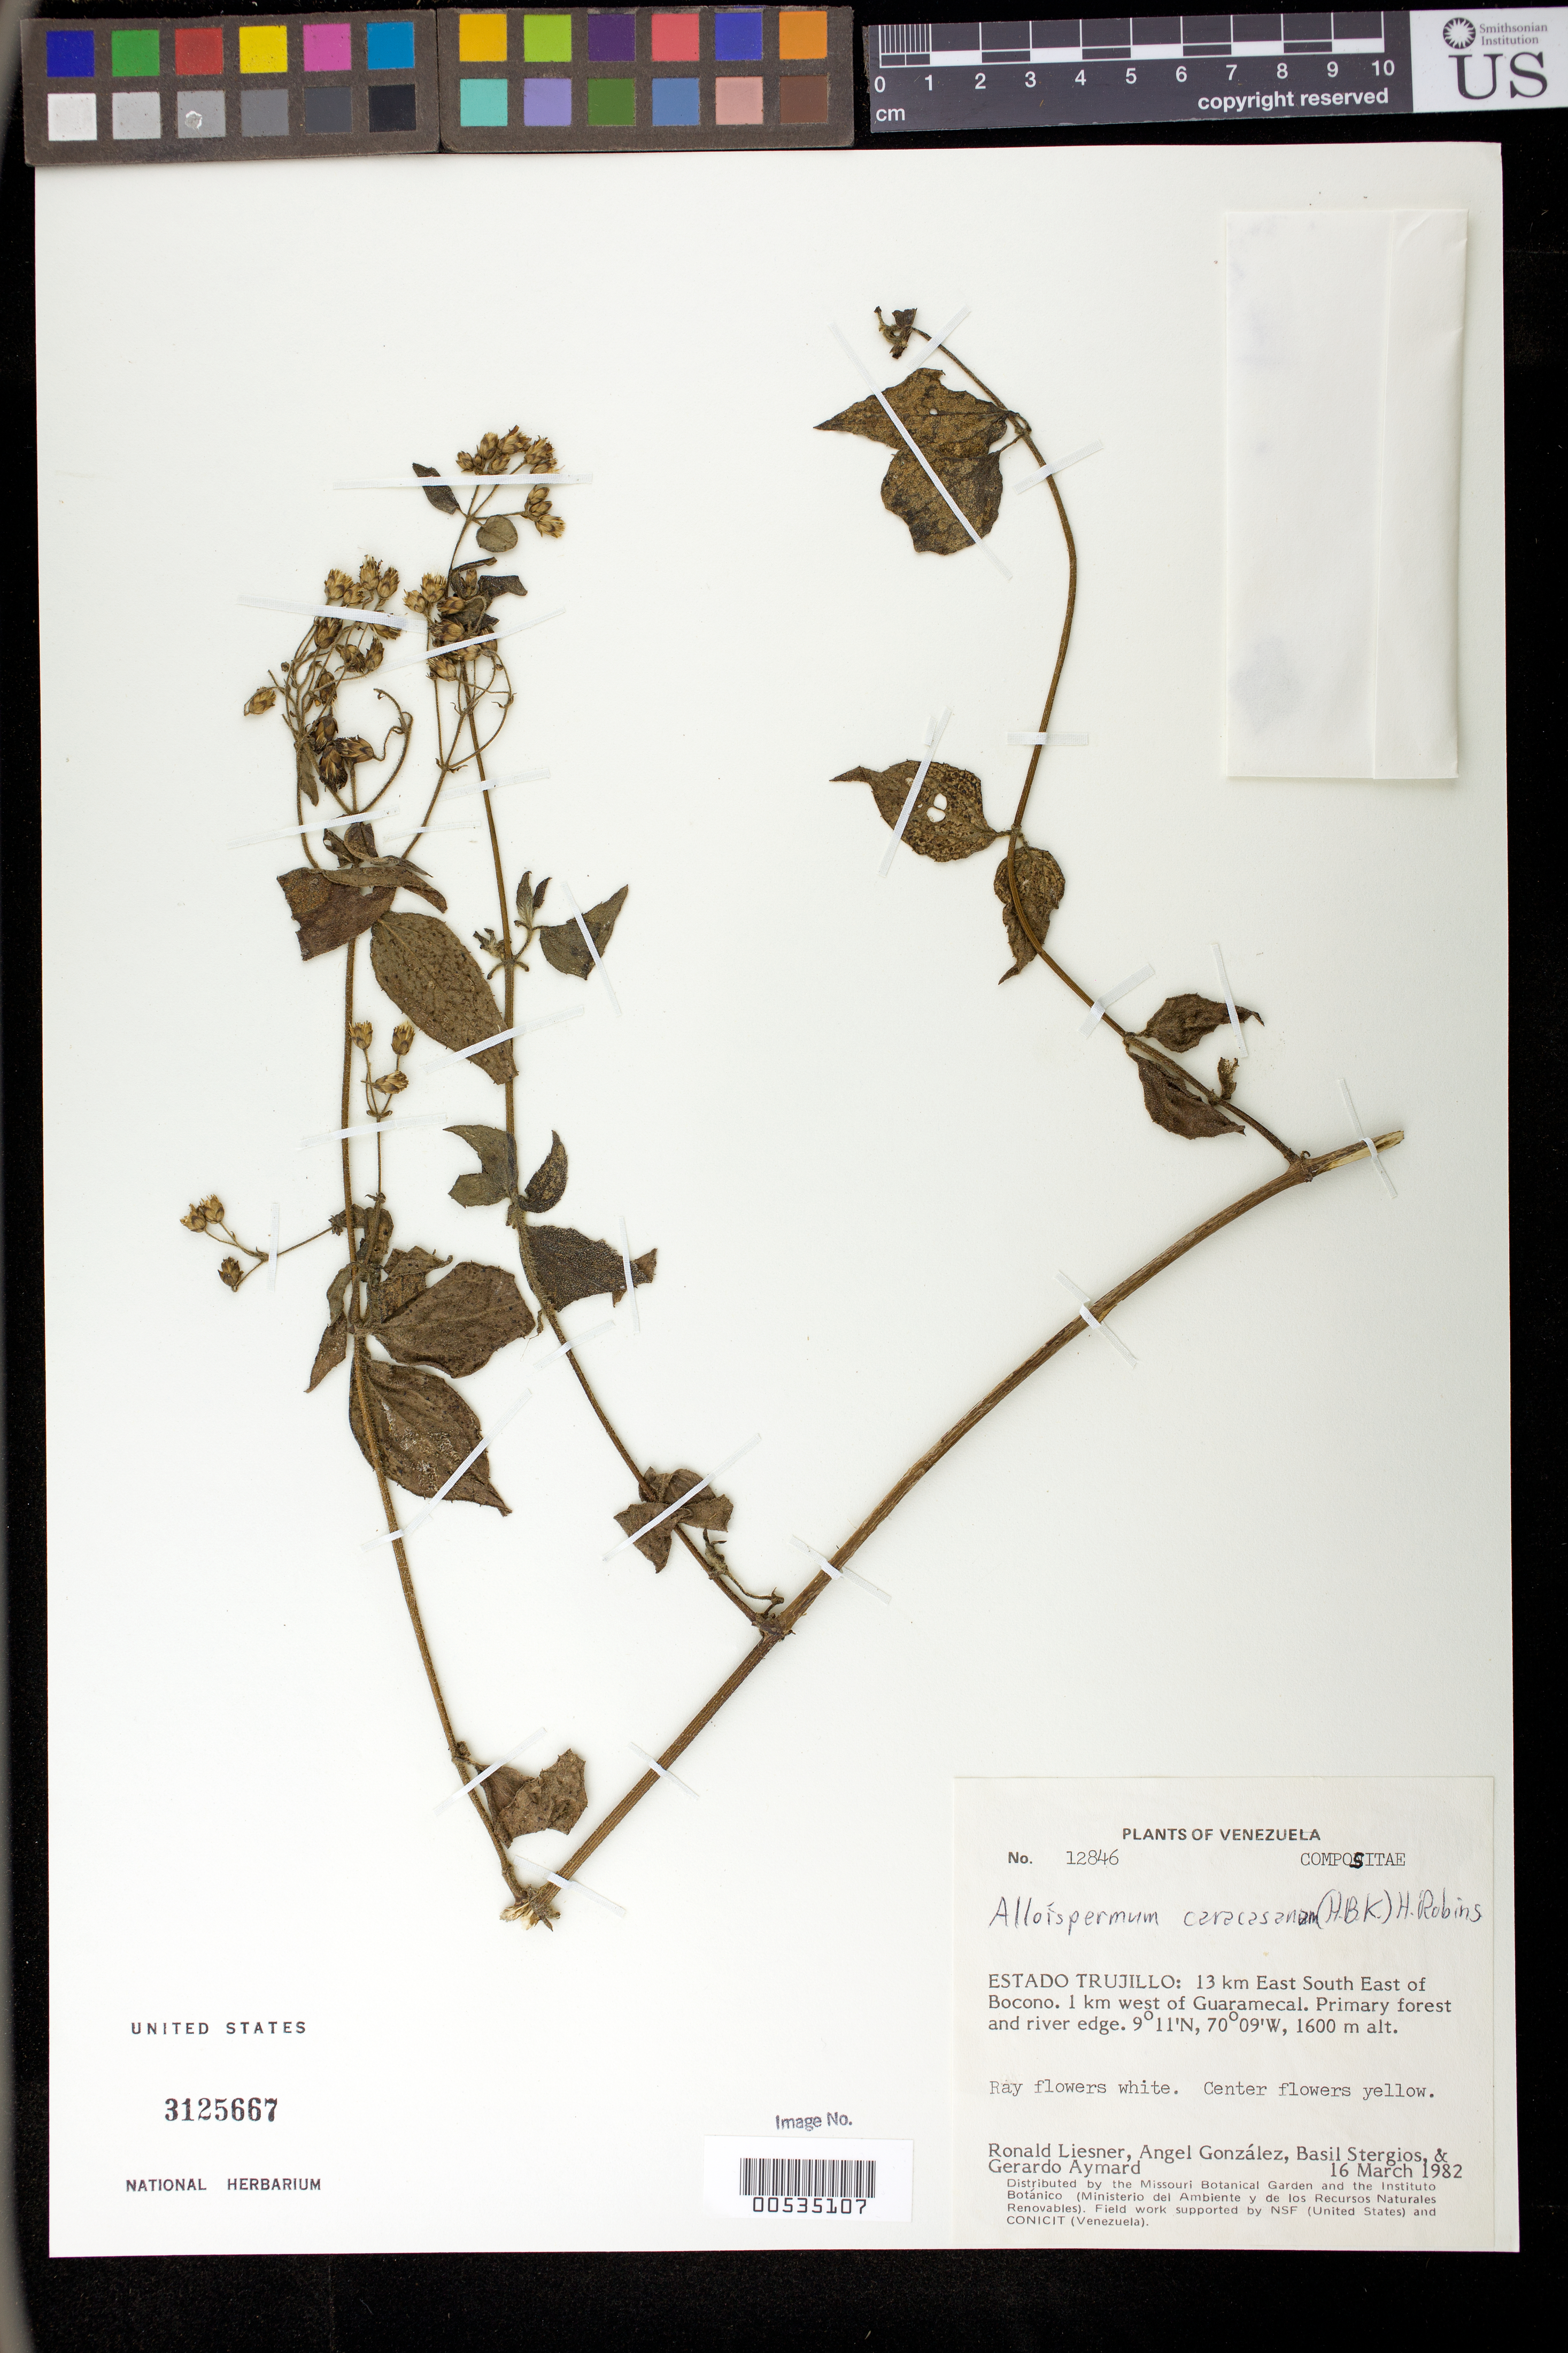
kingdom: Plantae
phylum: Tracheophyta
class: Magnoliopsida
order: Asterales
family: Asteraceae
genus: Alloispermum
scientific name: Alloispermum caracasanum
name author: (Kunth) H. Rob.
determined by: Robinson, Harold E., (US)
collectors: R. L. Liesner, A. C. González, B. G. Stergios & G. A. Aymard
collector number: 12846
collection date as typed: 16 Mar 1982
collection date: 1982-03-16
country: Venezuela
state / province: Trujillo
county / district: Boconó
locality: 13 km ESE of Boconó. 1 km W of Guaramacal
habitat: Primary forest and river edge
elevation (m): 1600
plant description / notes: MO, MY, PORT, US, VEN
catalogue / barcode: US 3125667